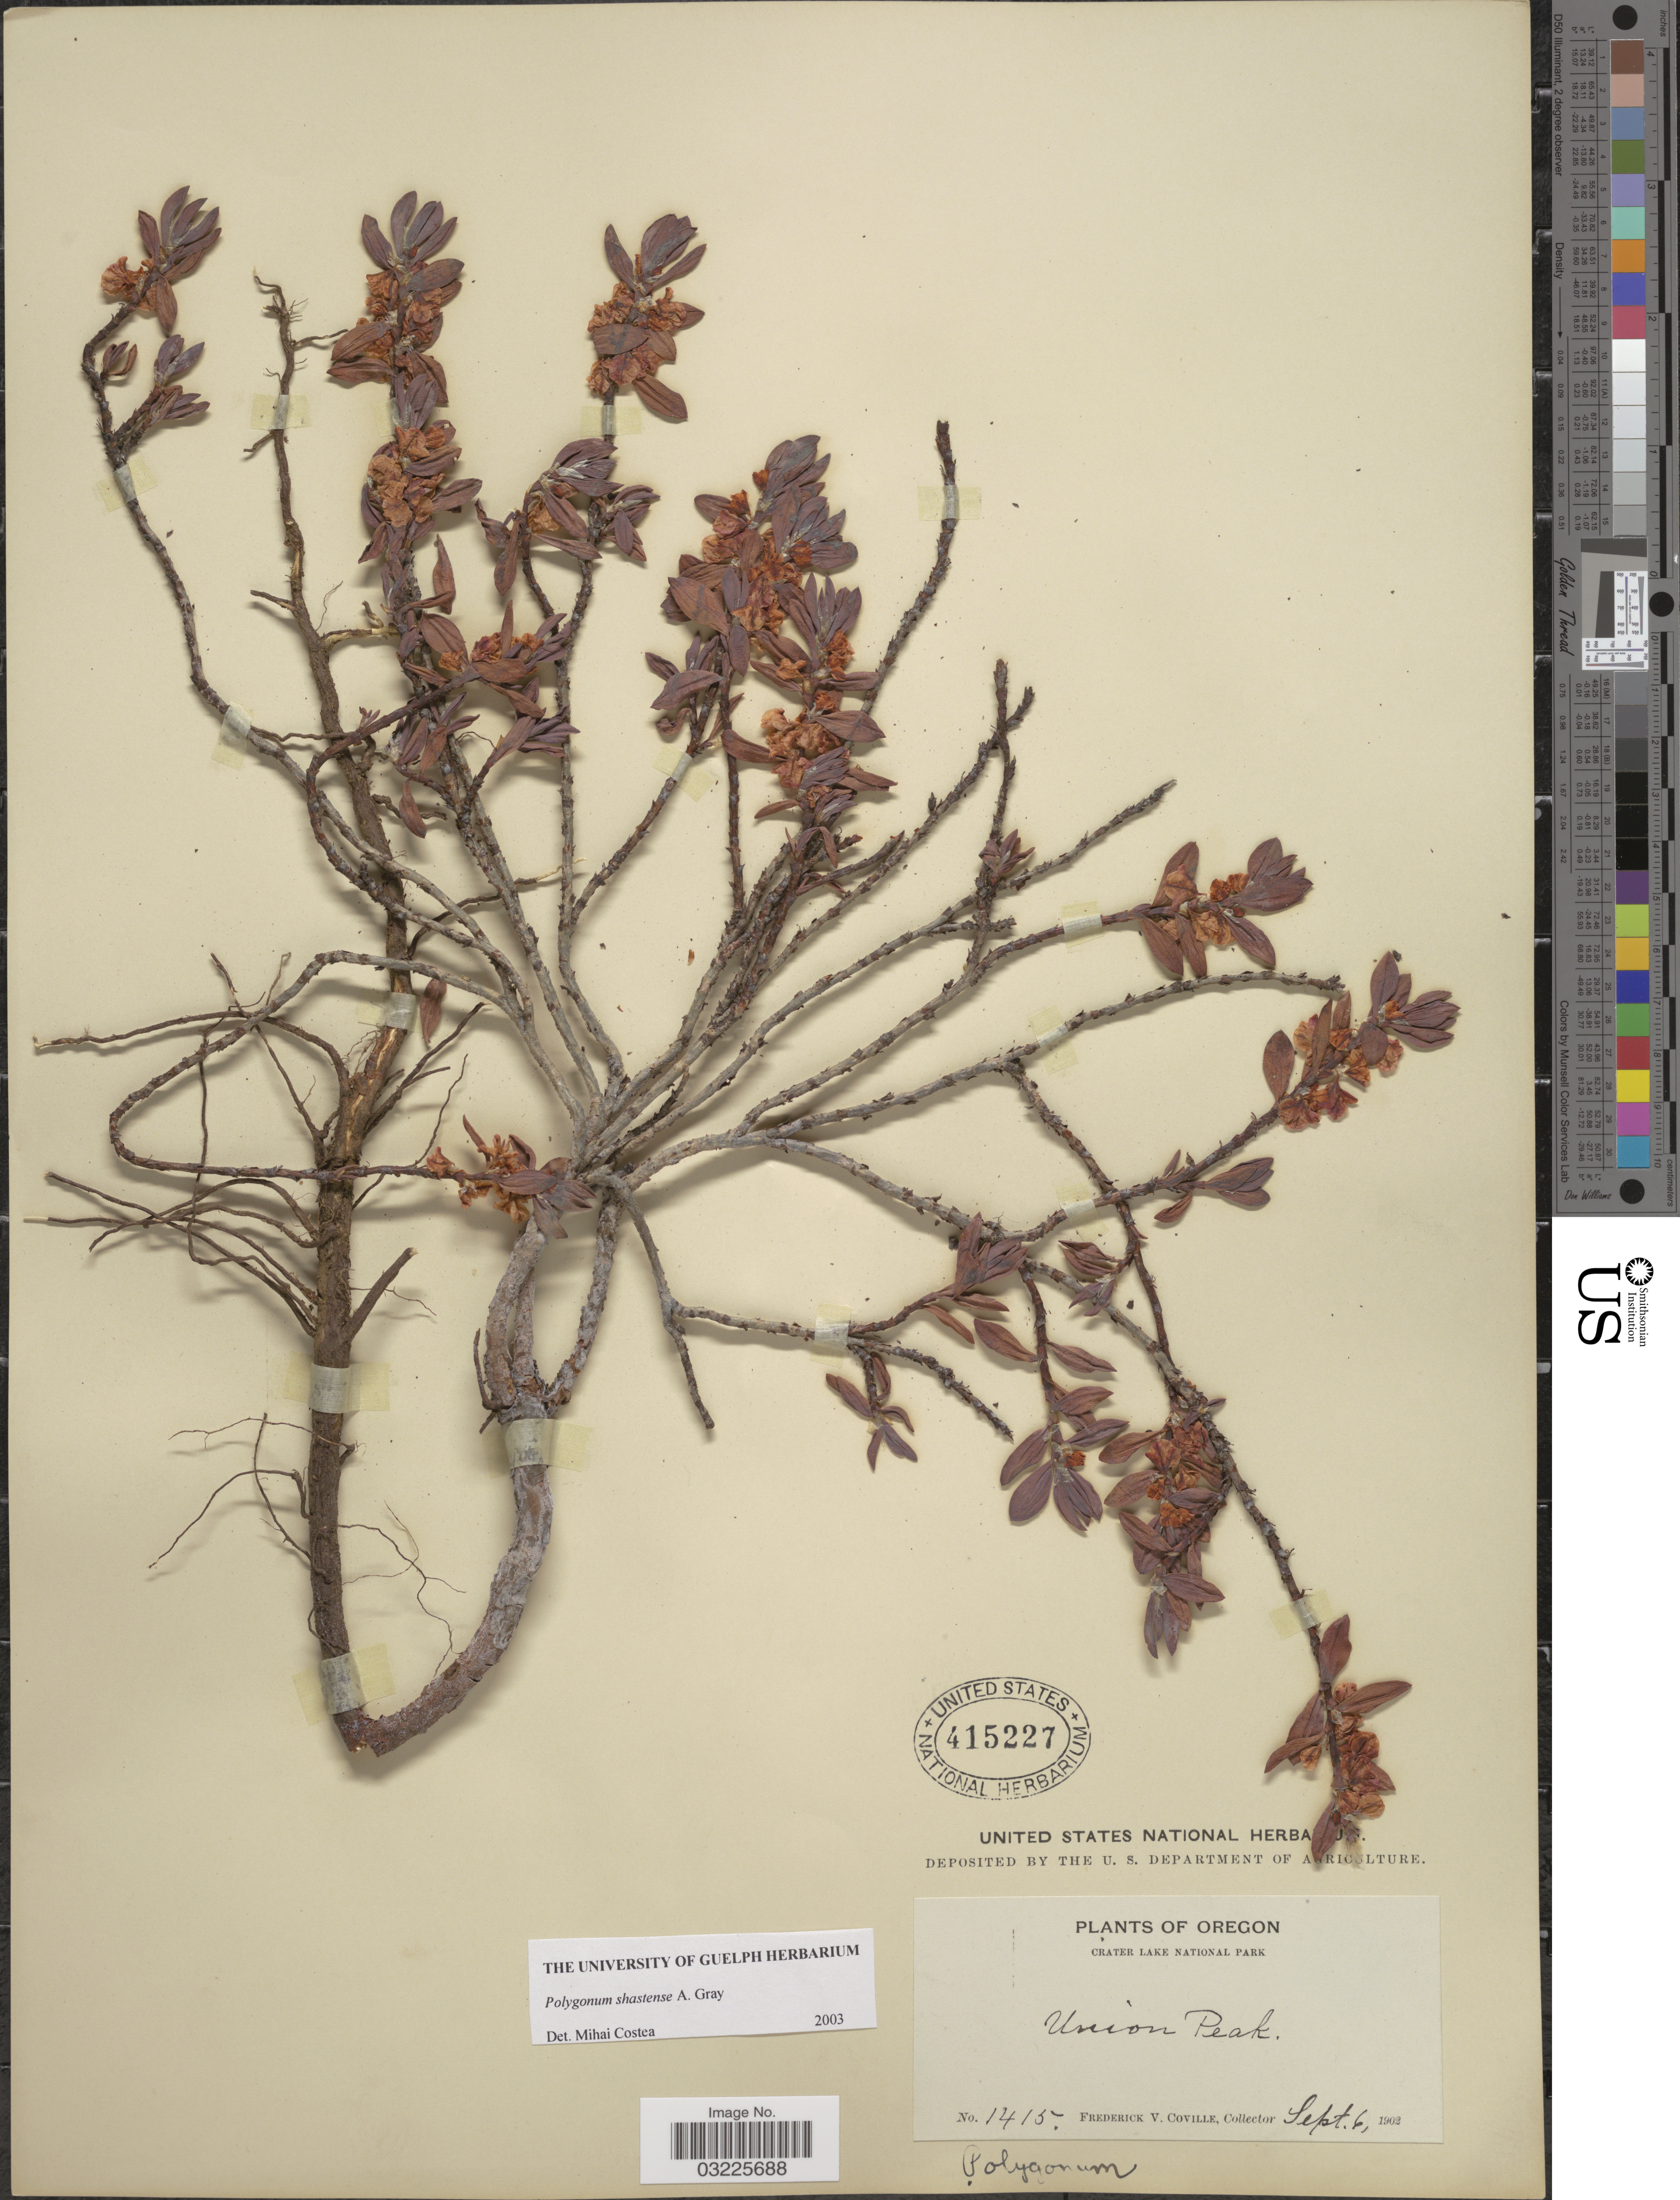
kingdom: Plantae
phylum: Tracheophyta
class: Magnoliopsida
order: Caryophyllales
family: Polygonaceae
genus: Polygonum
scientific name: Polygonum shastense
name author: W.H. Brewer ex A. Gray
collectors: F. V. Coville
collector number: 1415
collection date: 1902-09-06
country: United States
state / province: Oregon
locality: Crater Lake National Park. Union Peak.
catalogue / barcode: US 415227